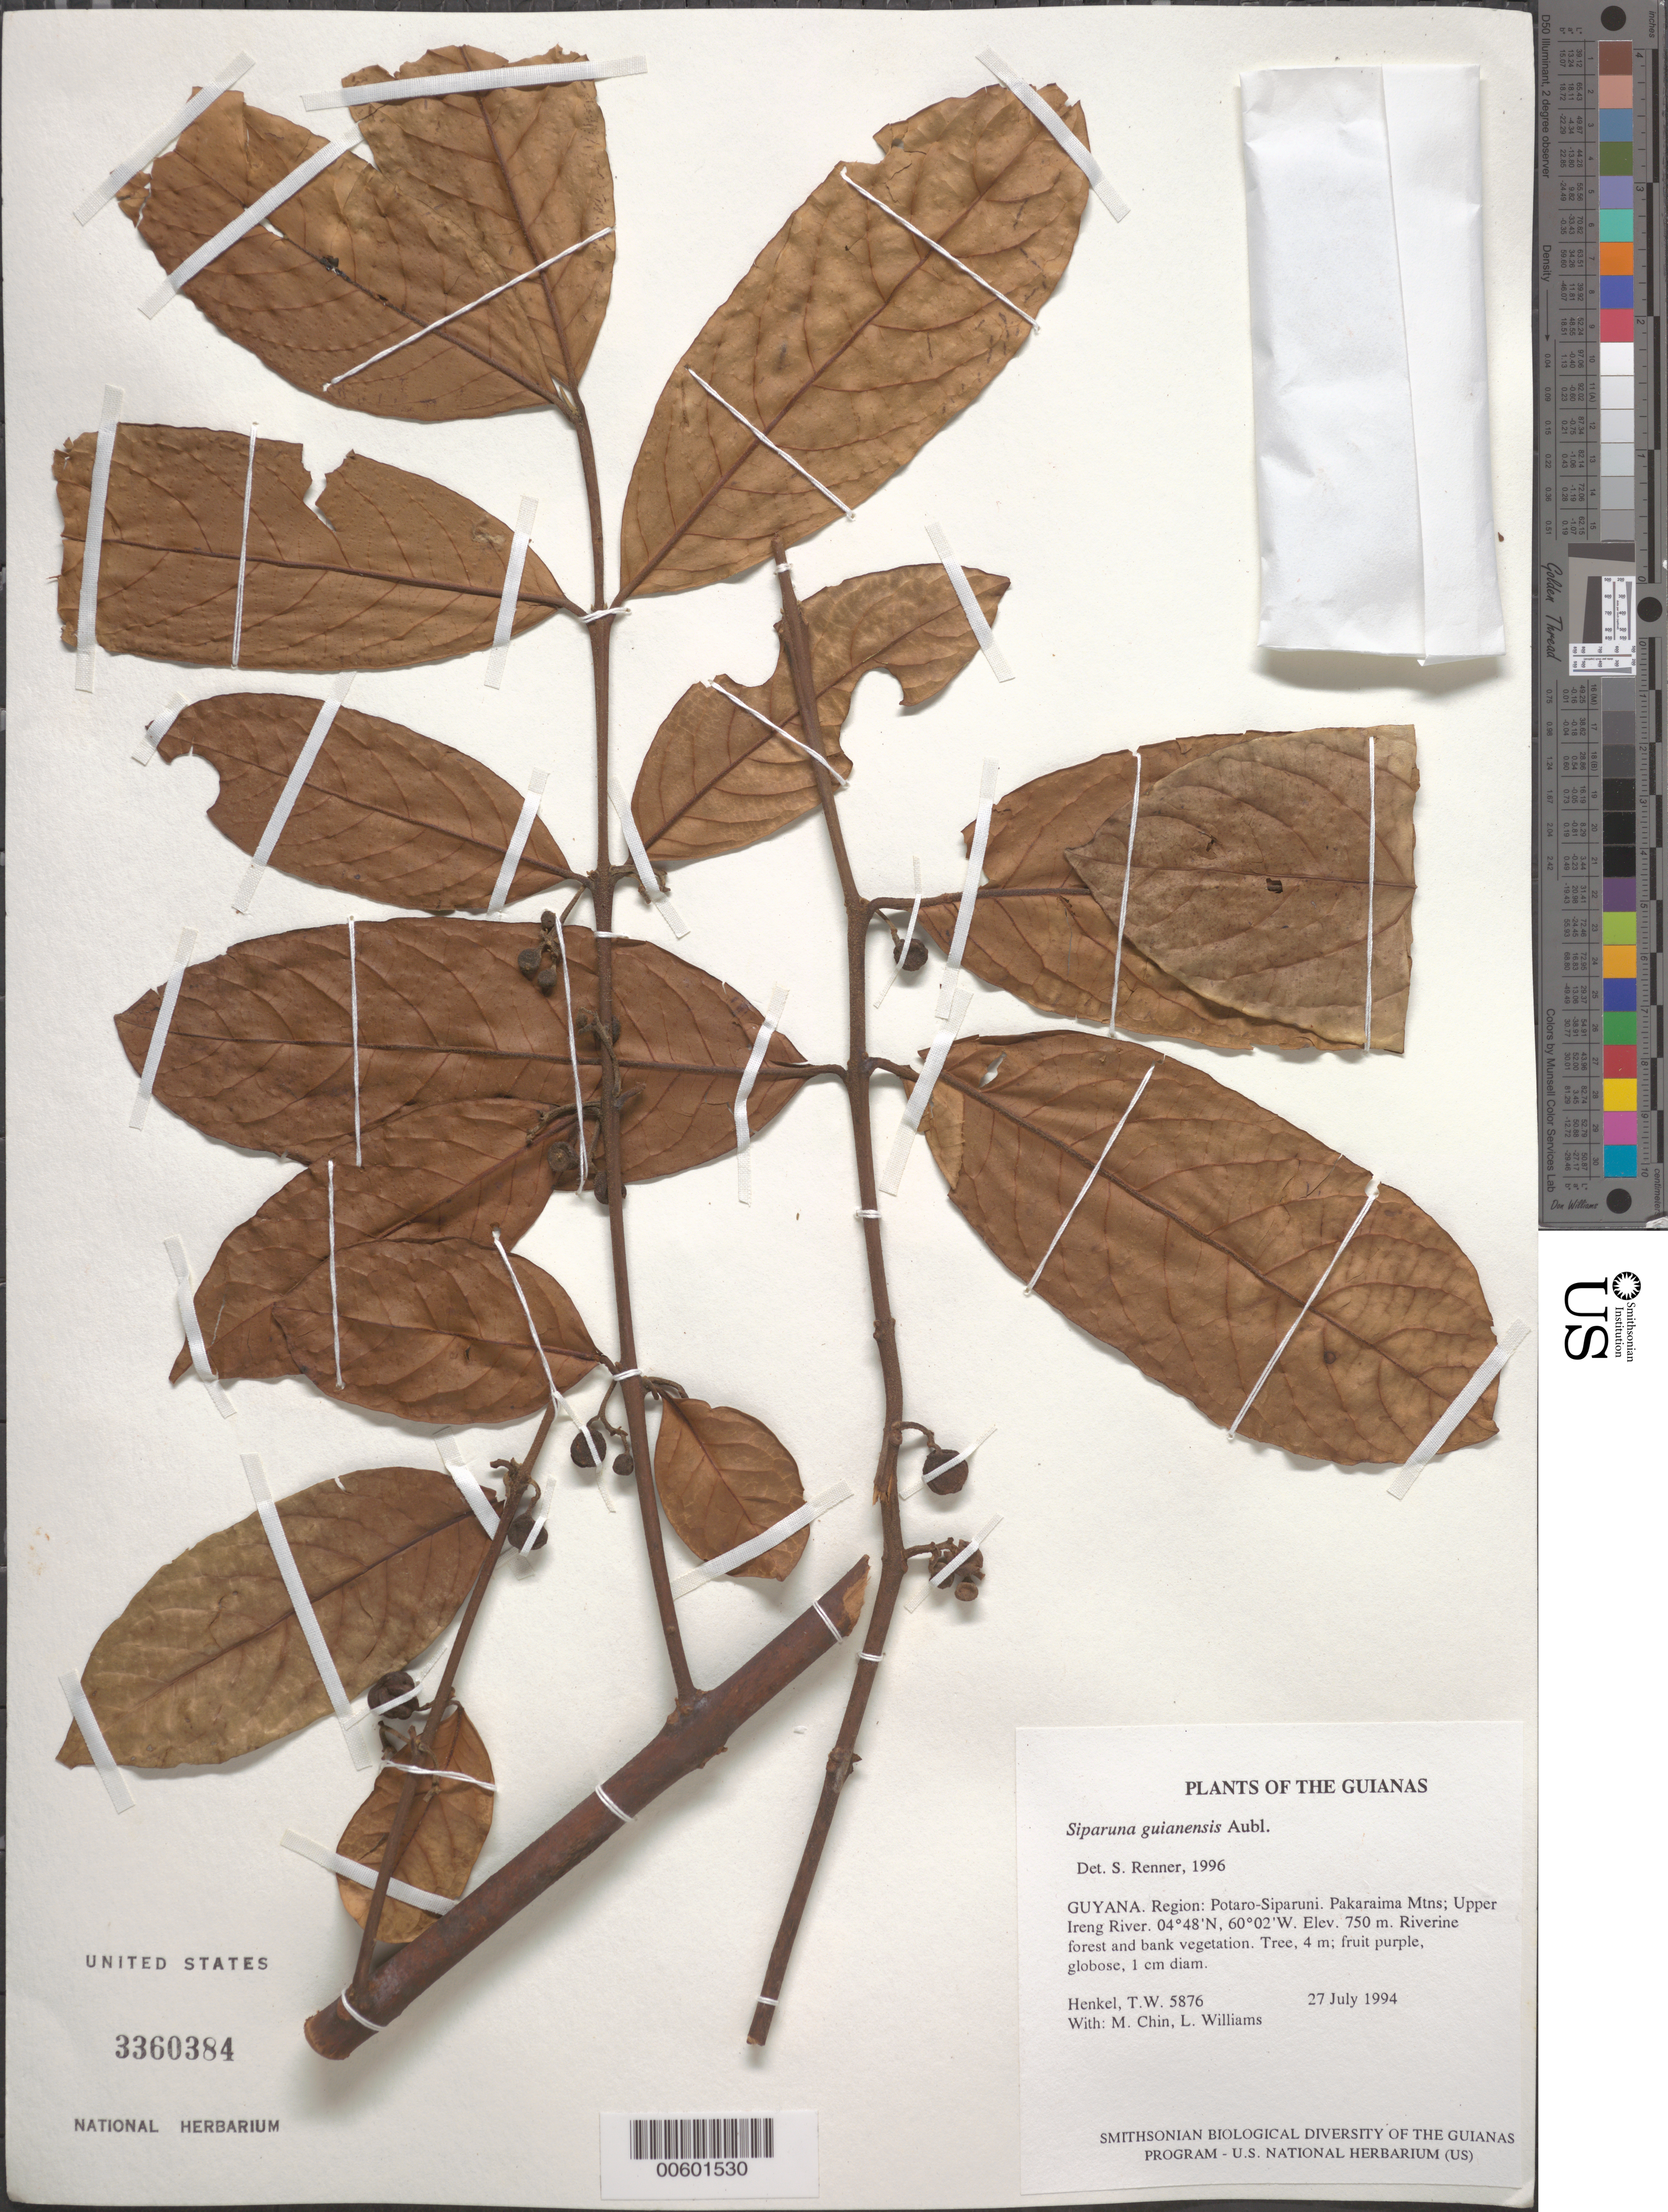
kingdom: Plantae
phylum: Tracheophyta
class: Magnoliopsida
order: Laurales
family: Siparunaceae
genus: Siparuna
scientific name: Siparuna guianensis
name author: Aubl.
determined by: Renner, S. S.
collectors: T. Henkel, M. Chin & L. Williams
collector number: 5876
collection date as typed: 27 July 1994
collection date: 1994-07-27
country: Guyana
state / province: Potaro-Siparuni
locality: Pakaraima Mtns; Upper Ireng River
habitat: Riverine forest and bank vegetation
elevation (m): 750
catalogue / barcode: US 3360384